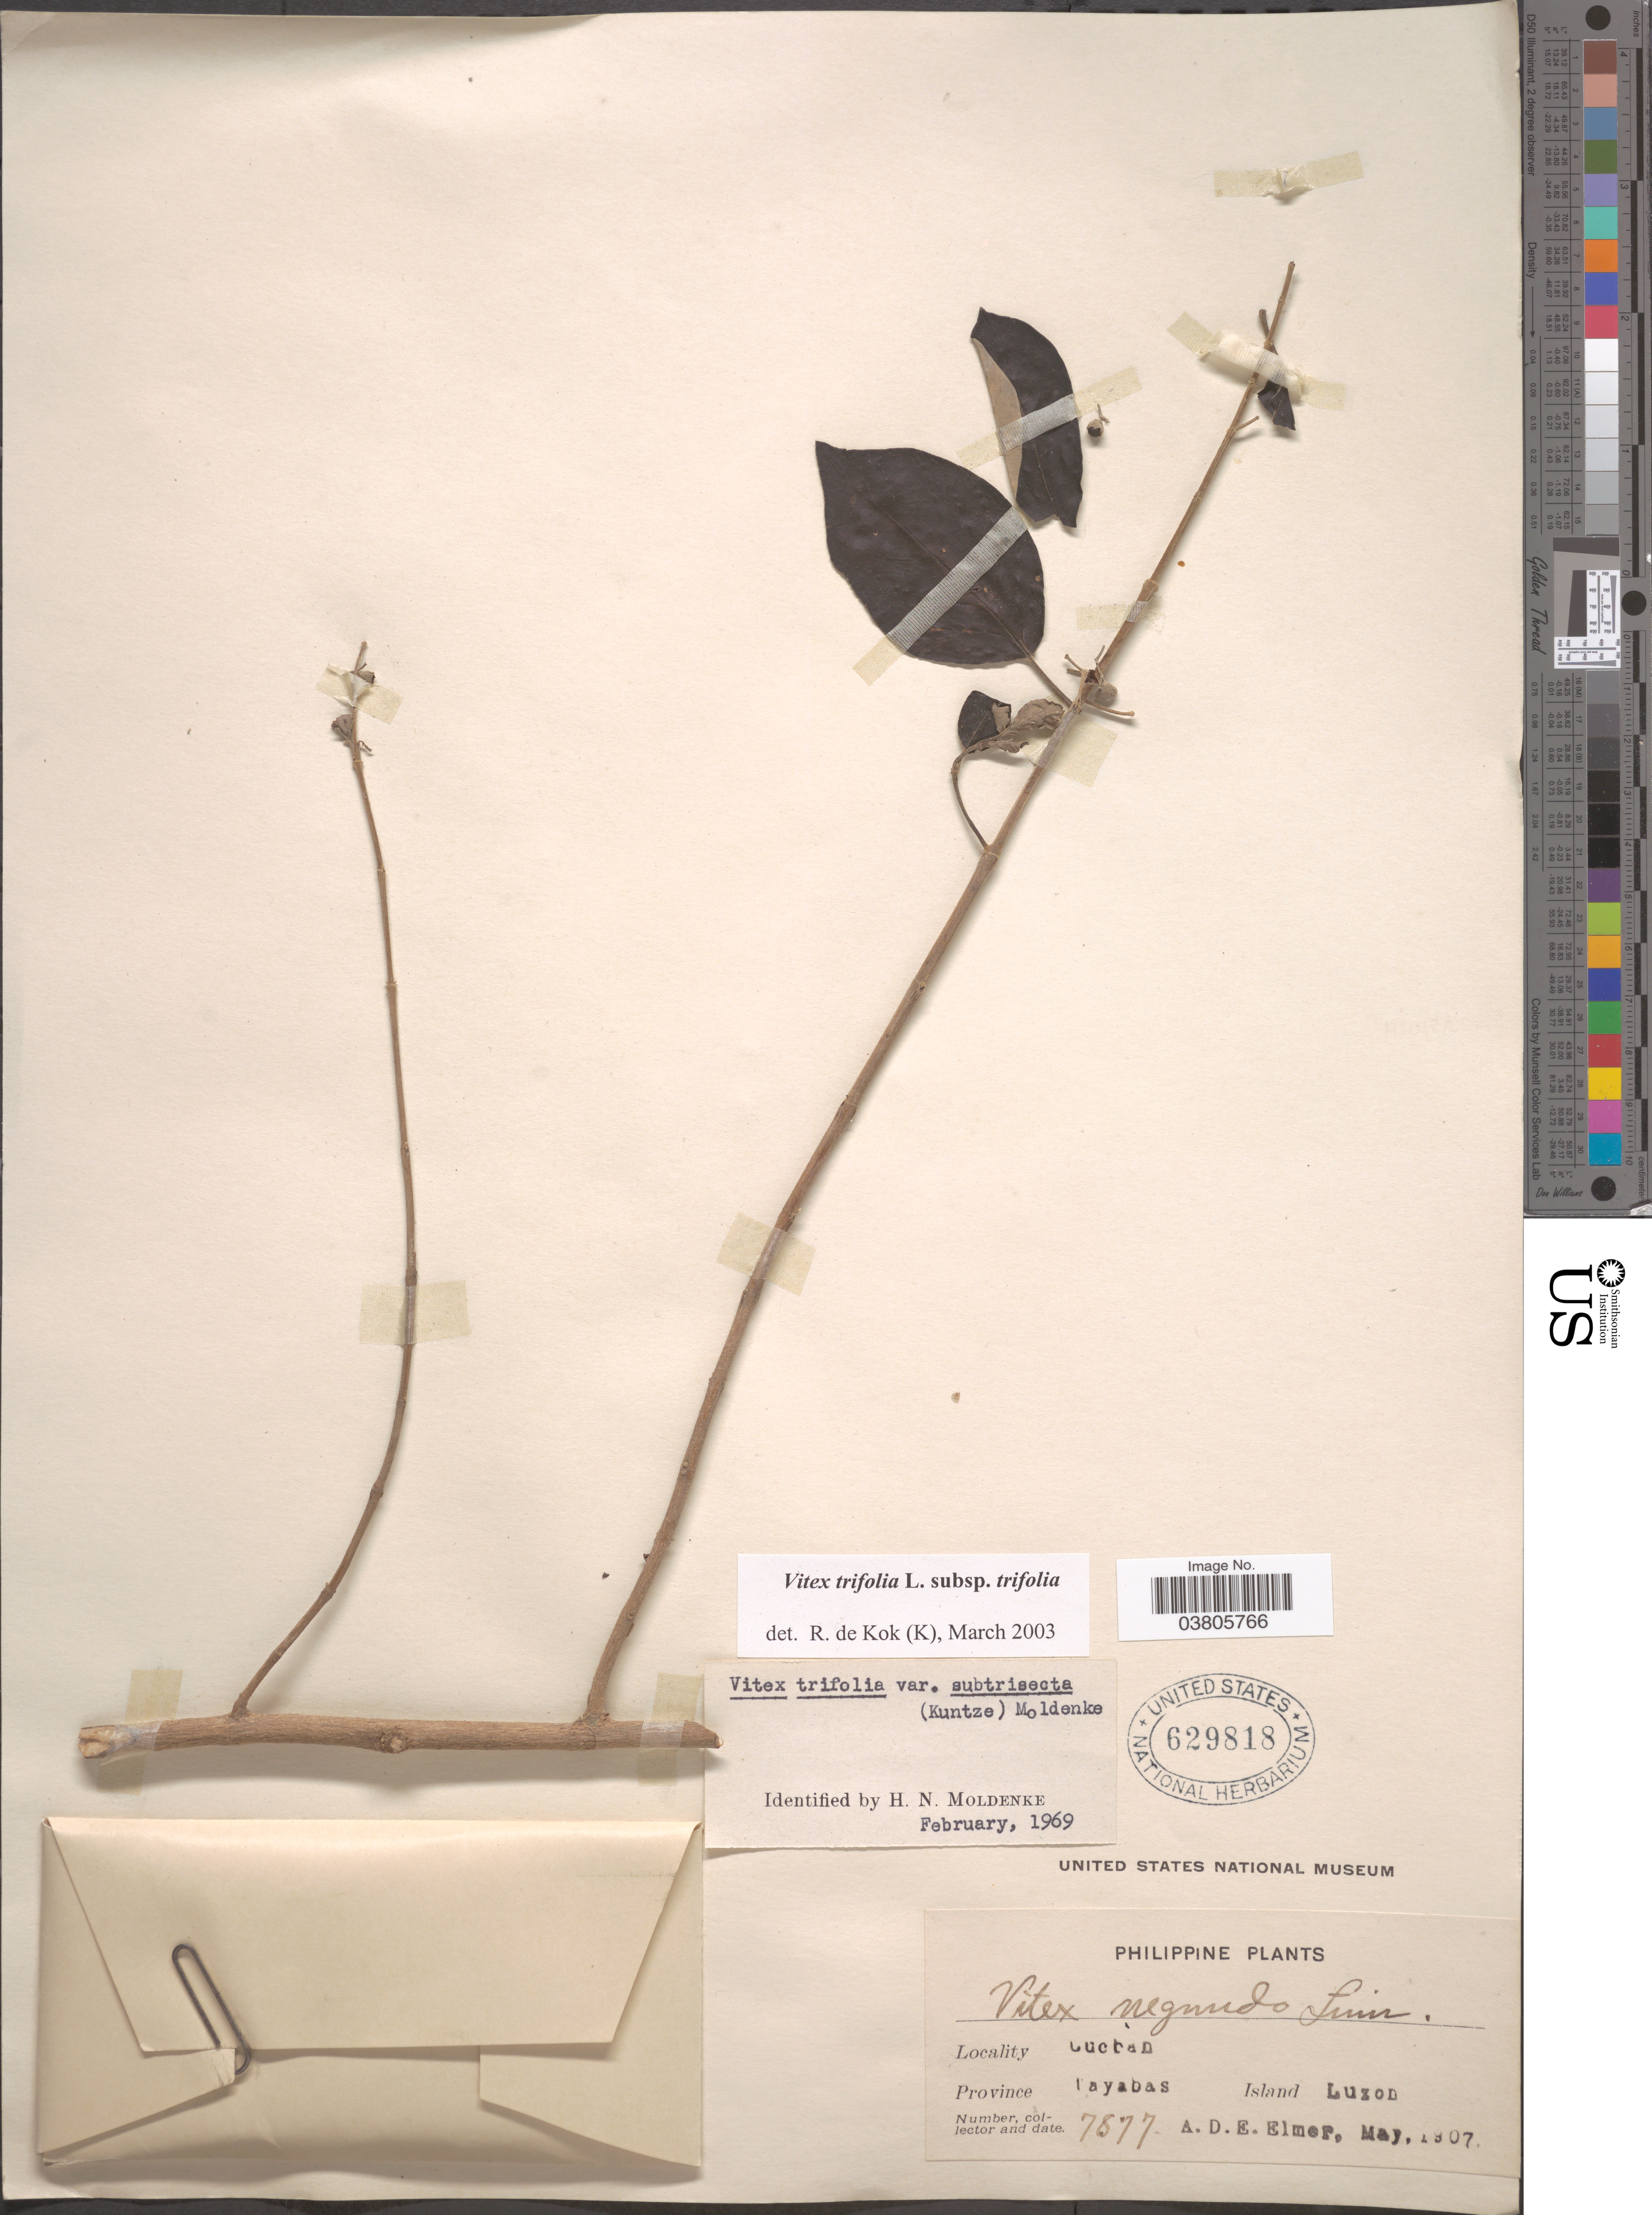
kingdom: Plantae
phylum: Tracheophyta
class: Magnoliopsida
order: Lamiales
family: Lamiaceae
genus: Vitex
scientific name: Vitex trifolia subsp. trifolia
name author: Vahl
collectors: A. D. E. Elmer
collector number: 7877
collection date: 1907-05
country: Philippines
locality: Lucban. Province Tayabas. Island Luzon.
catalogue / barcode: US 629818